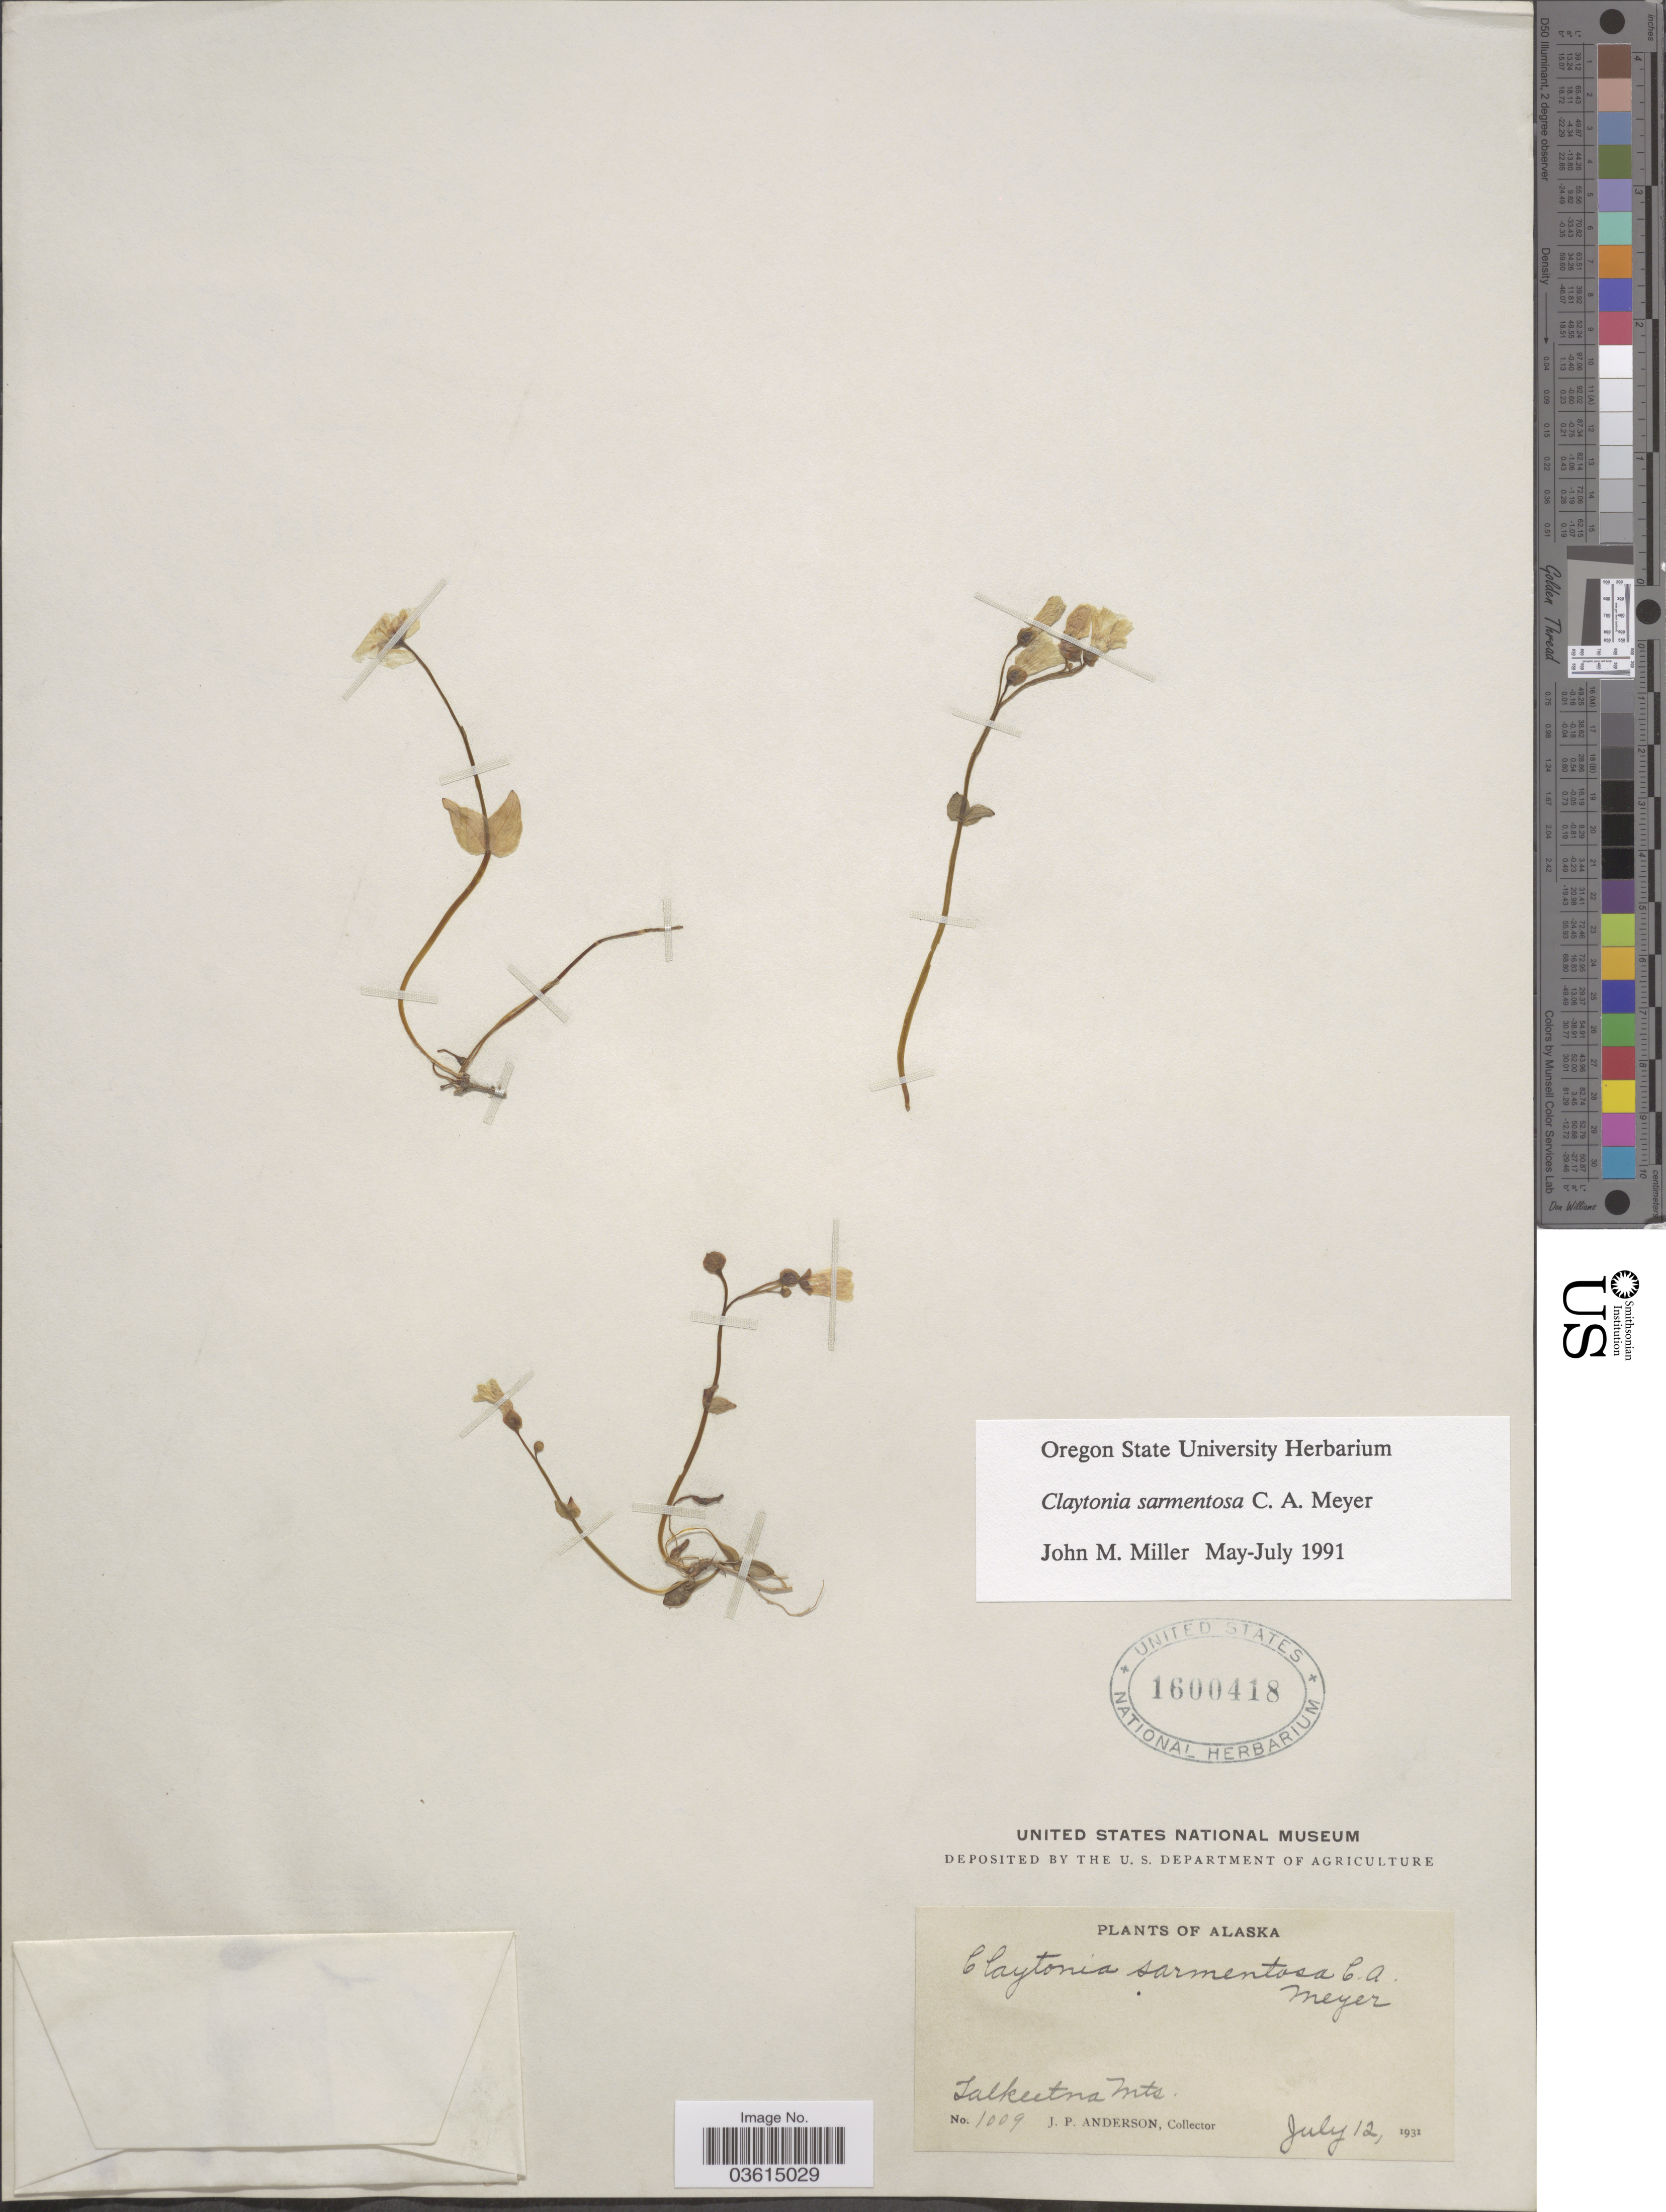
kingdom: Plantae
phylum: Tracheophyta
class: Magnoliopsida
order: Caryophyllales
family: Montiaceae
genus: Claytonia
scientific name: Claytonia sarmentosa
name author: C.A. Mey.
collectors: J. P. Anderson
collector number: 1009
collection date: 1931-07-12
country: United States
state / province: Alaska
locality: Talkeetna Mts.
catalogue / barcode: US 1600418